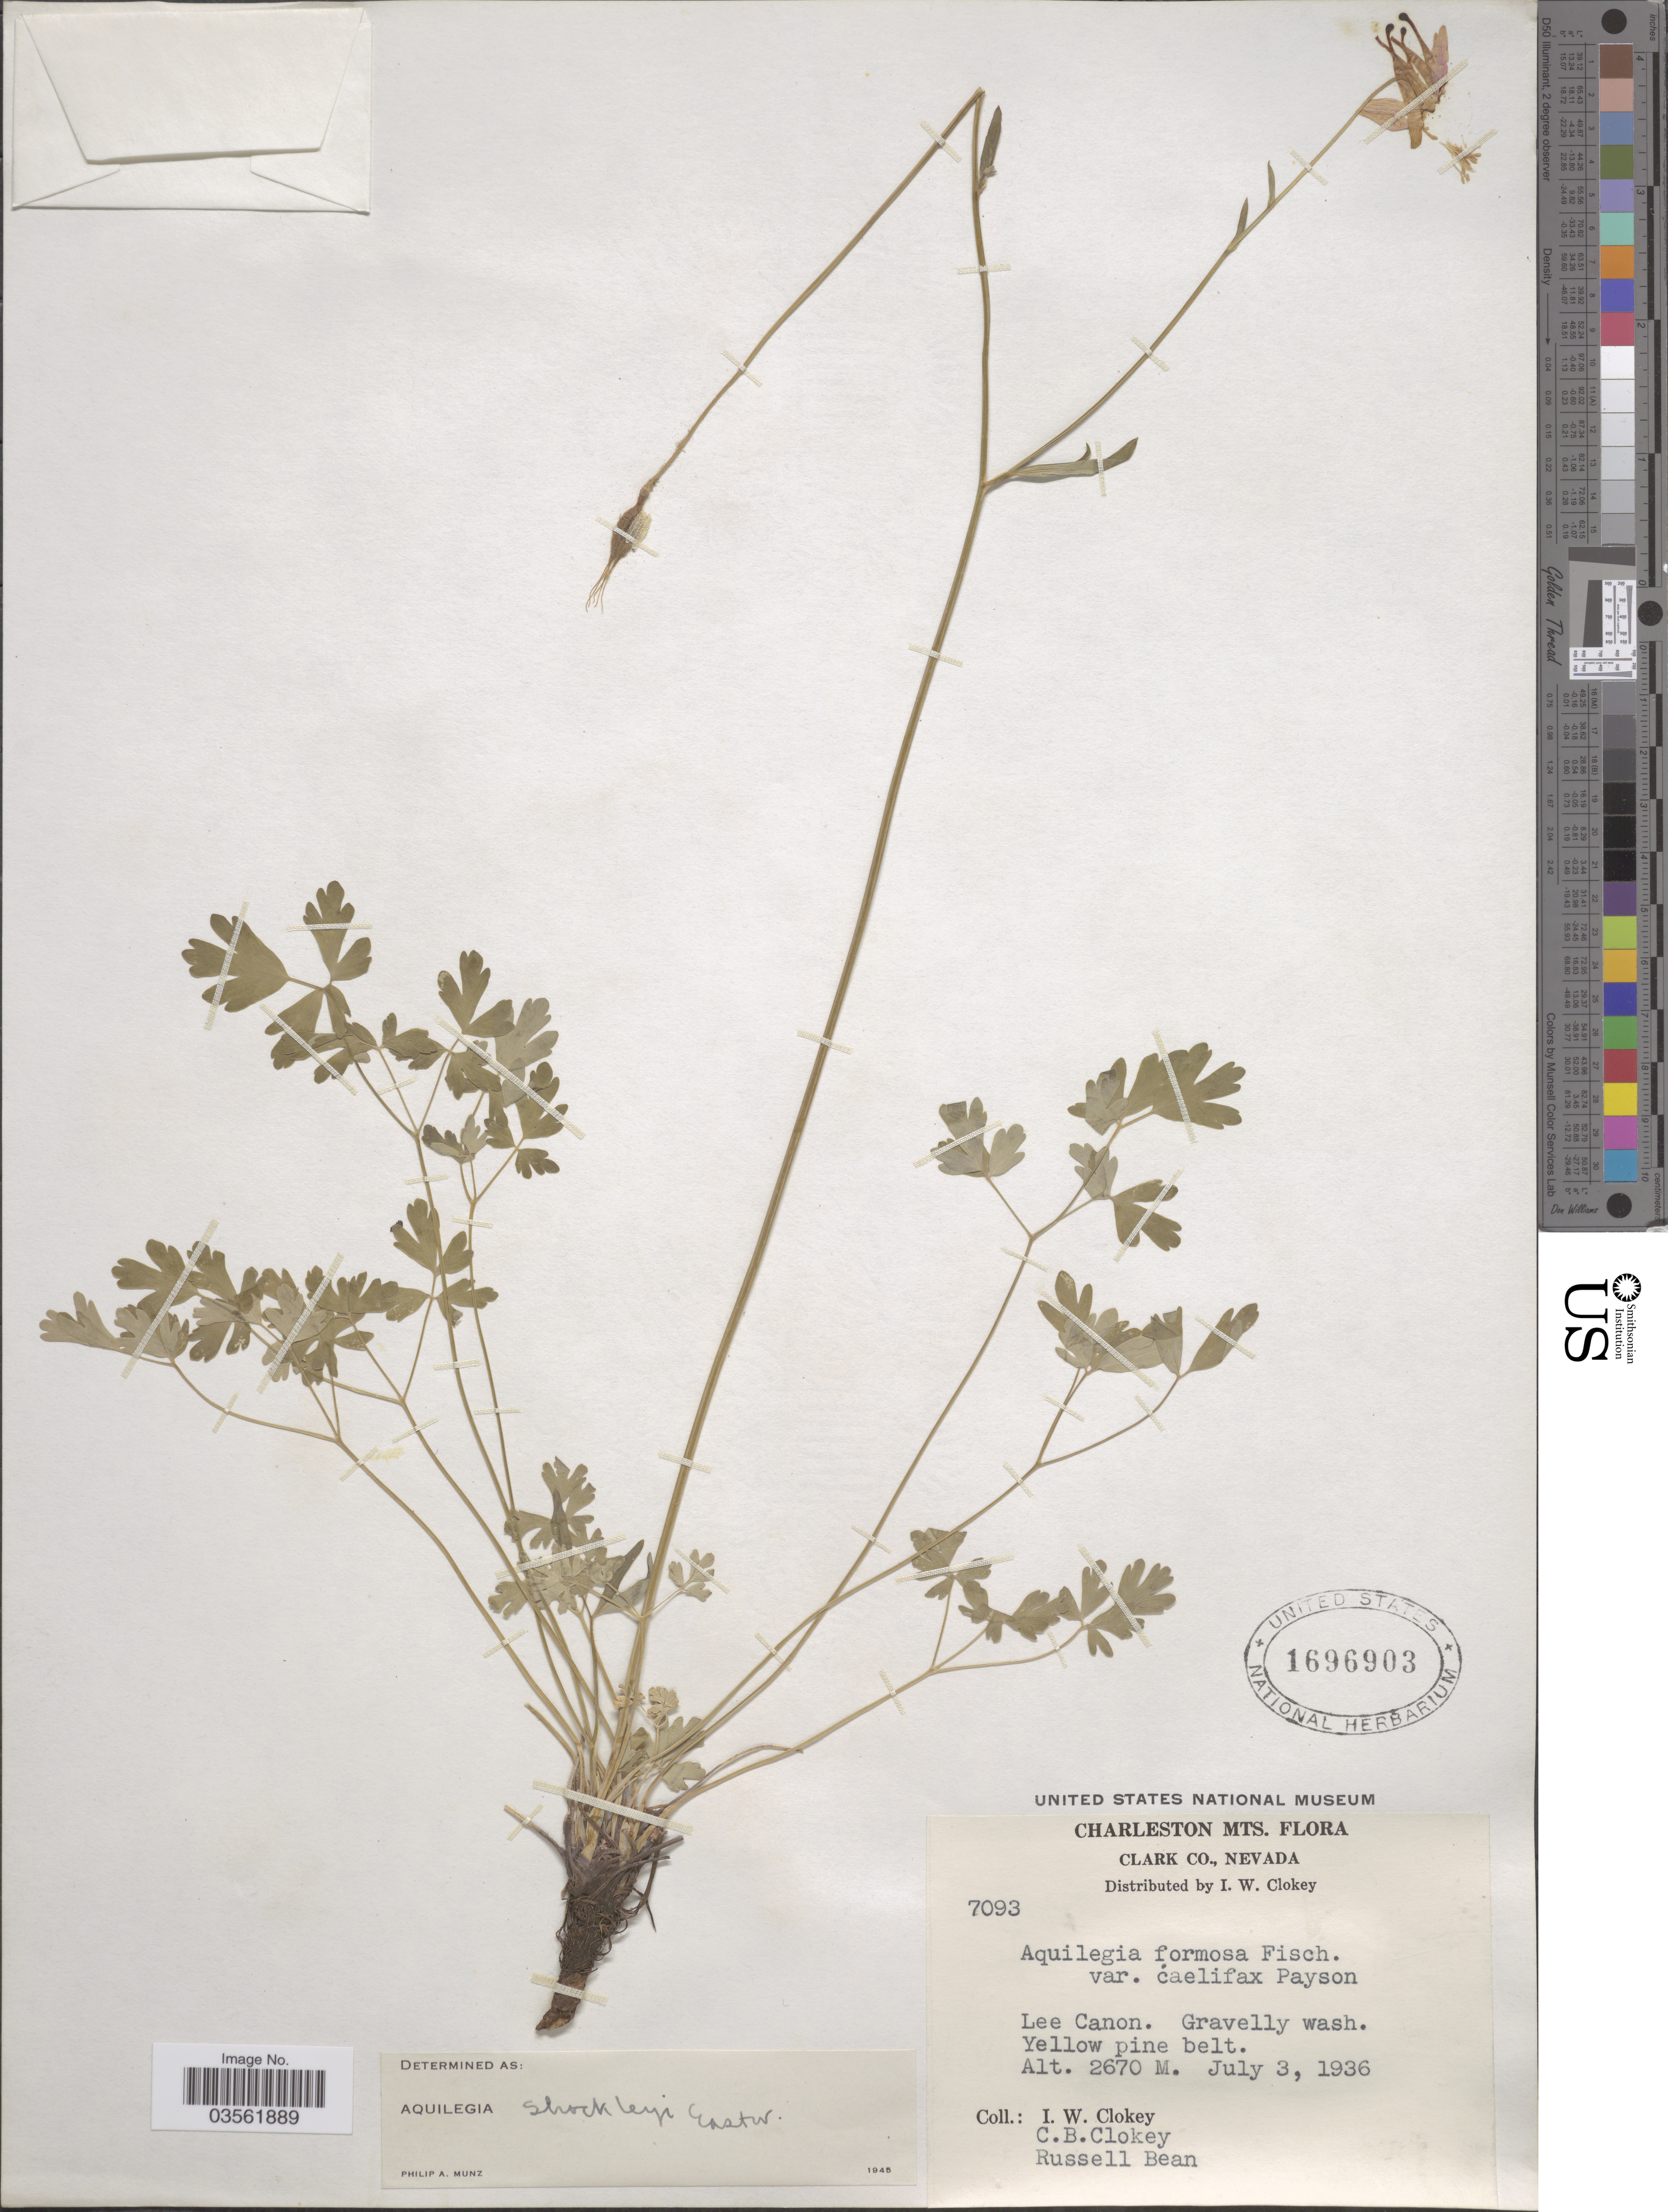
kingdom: Plantae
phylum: Tracheophyta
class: Magnoliopsida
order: Ranunculales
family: Ranunculaceae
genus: Aquilegia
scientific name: Aquilegia shockleyi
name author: Eastw.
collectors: I. W. Clokey, C. Clokey & R. Bean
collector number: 7093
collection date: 1936-07-03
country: United States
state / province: Nevada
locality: Charleston Mts. Clark Co. Lee Canon. Gravelly wash. Yellow pine belt.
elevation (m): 2670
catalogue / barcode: US 1696903